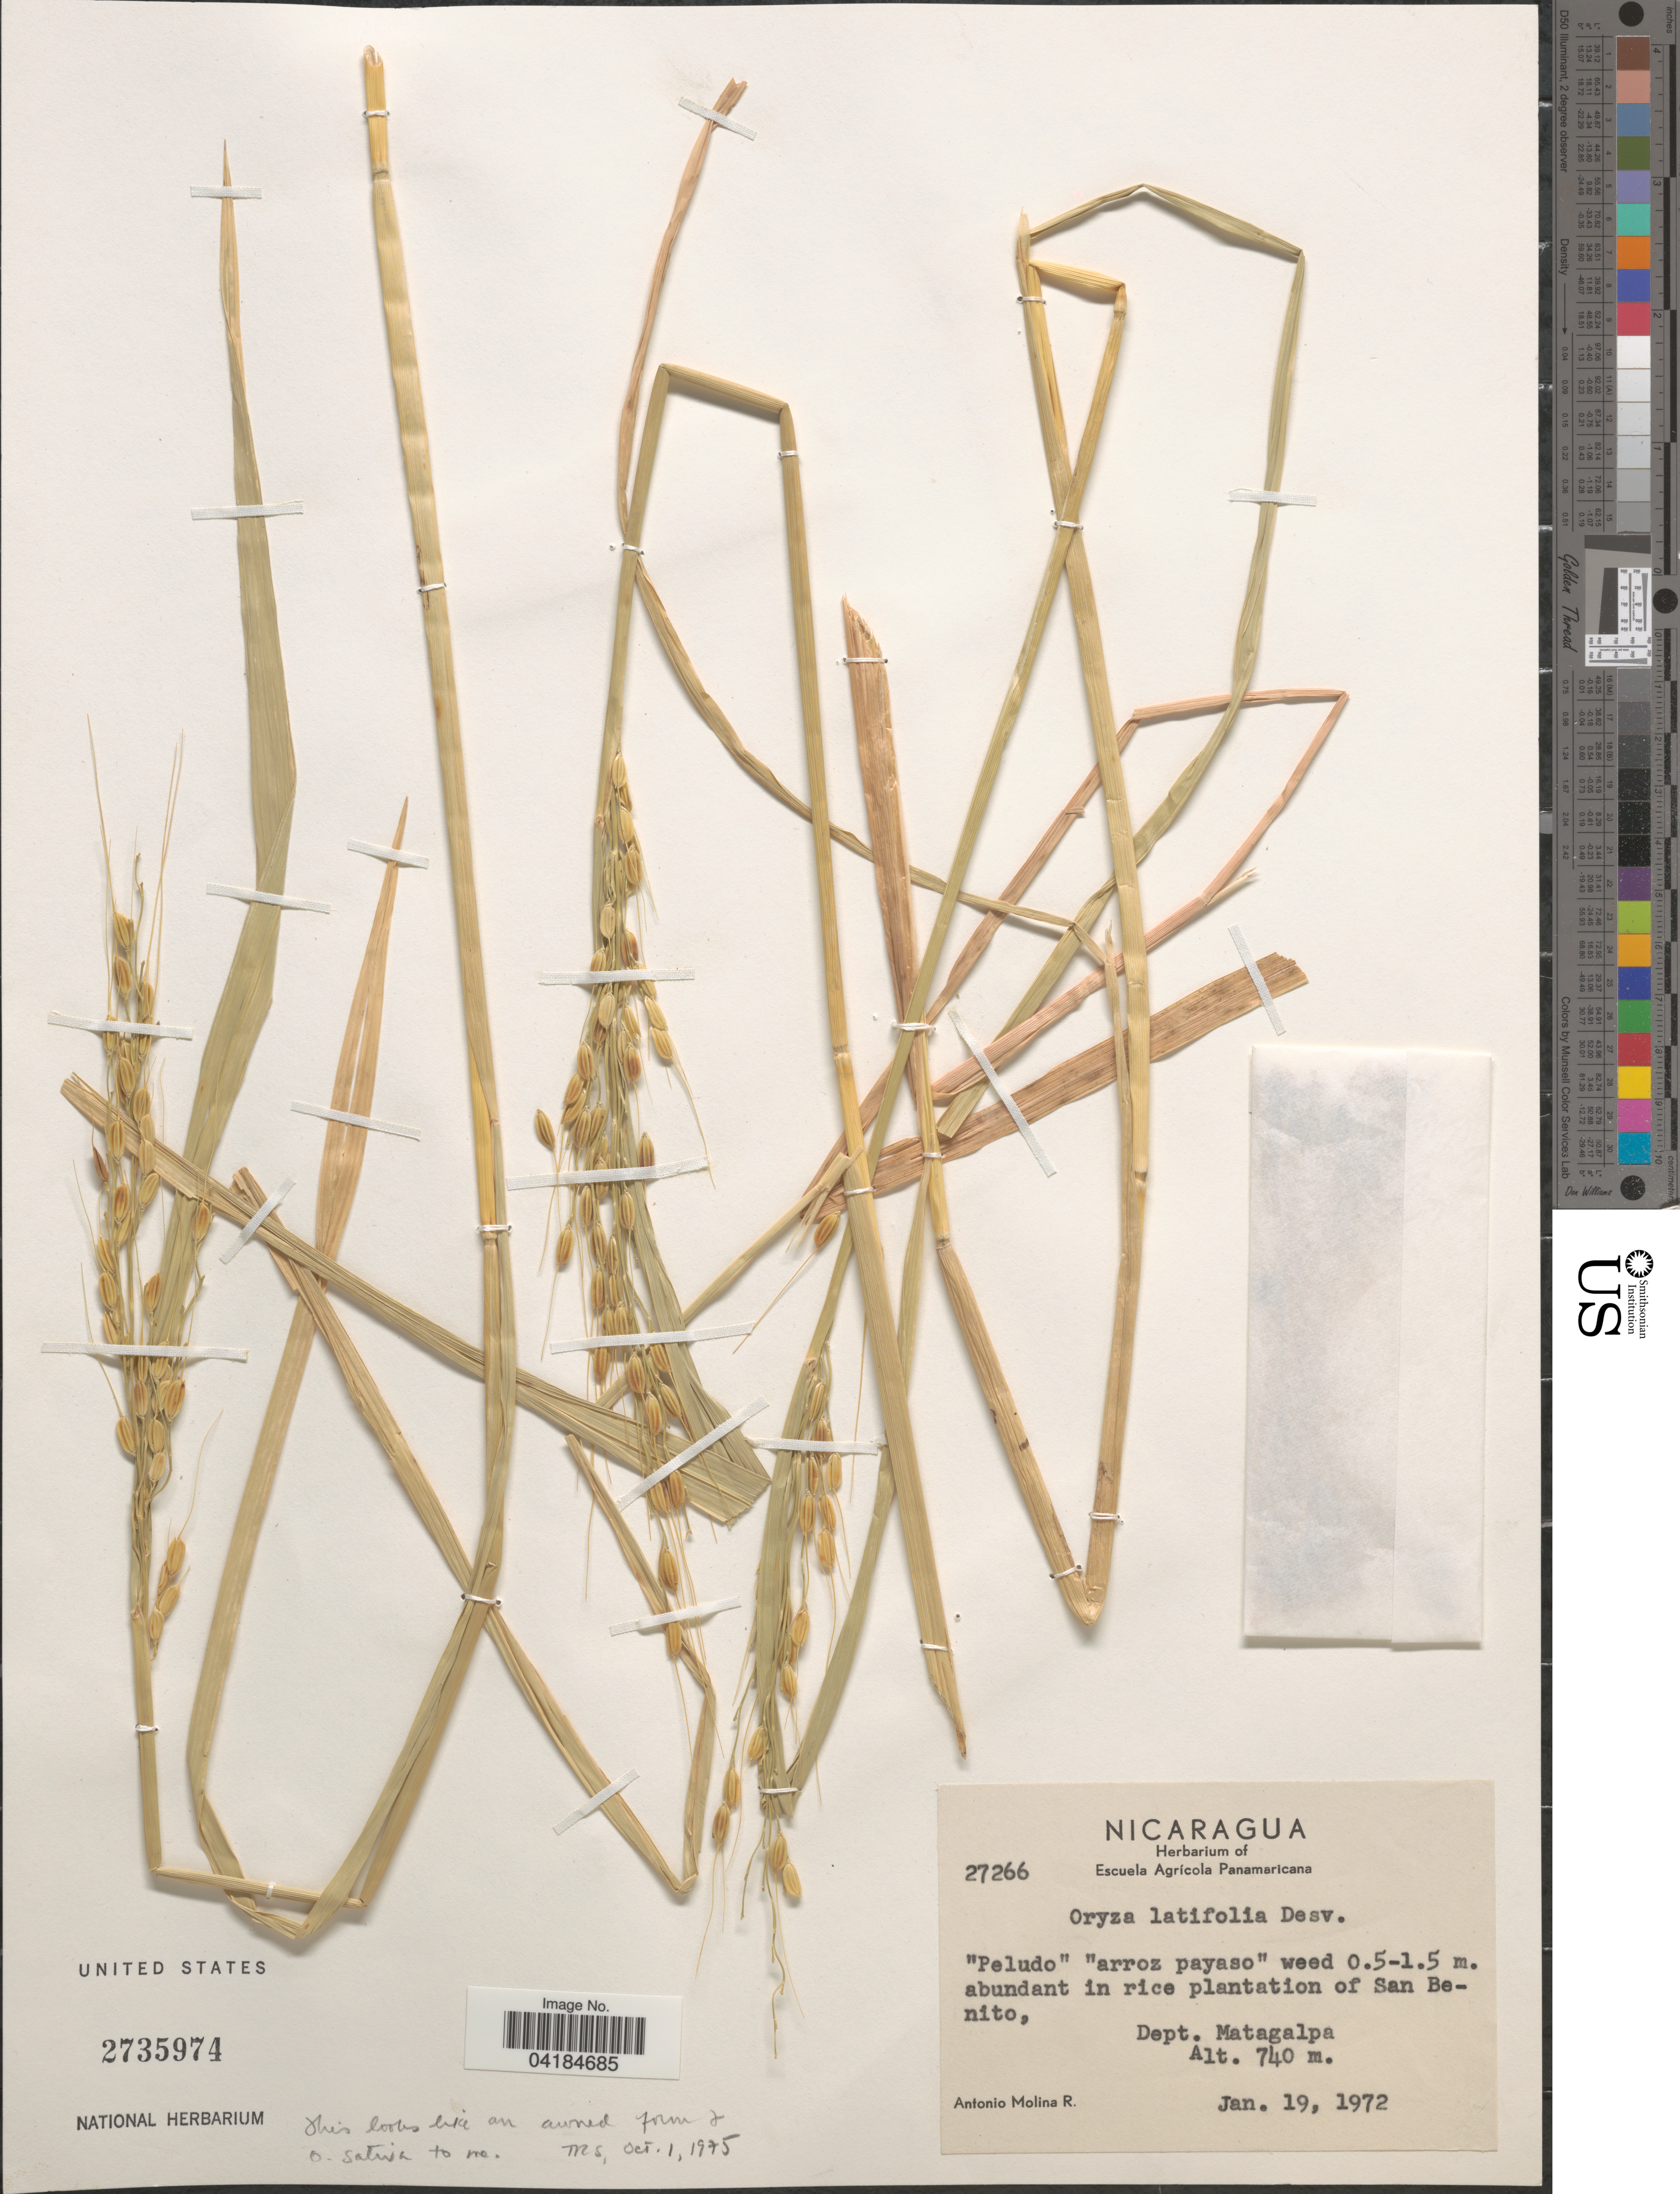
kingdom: Plantae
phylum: Tracheophyta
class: Liliopsida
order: Poales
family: Poaceae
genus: Oryza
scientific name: Oryza sp.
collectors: A. Molina R.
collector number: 27266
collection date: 1972-01-19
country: Nicaragua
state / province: Matagalpa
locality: Peludo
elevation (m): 740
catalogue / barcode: US 2735974